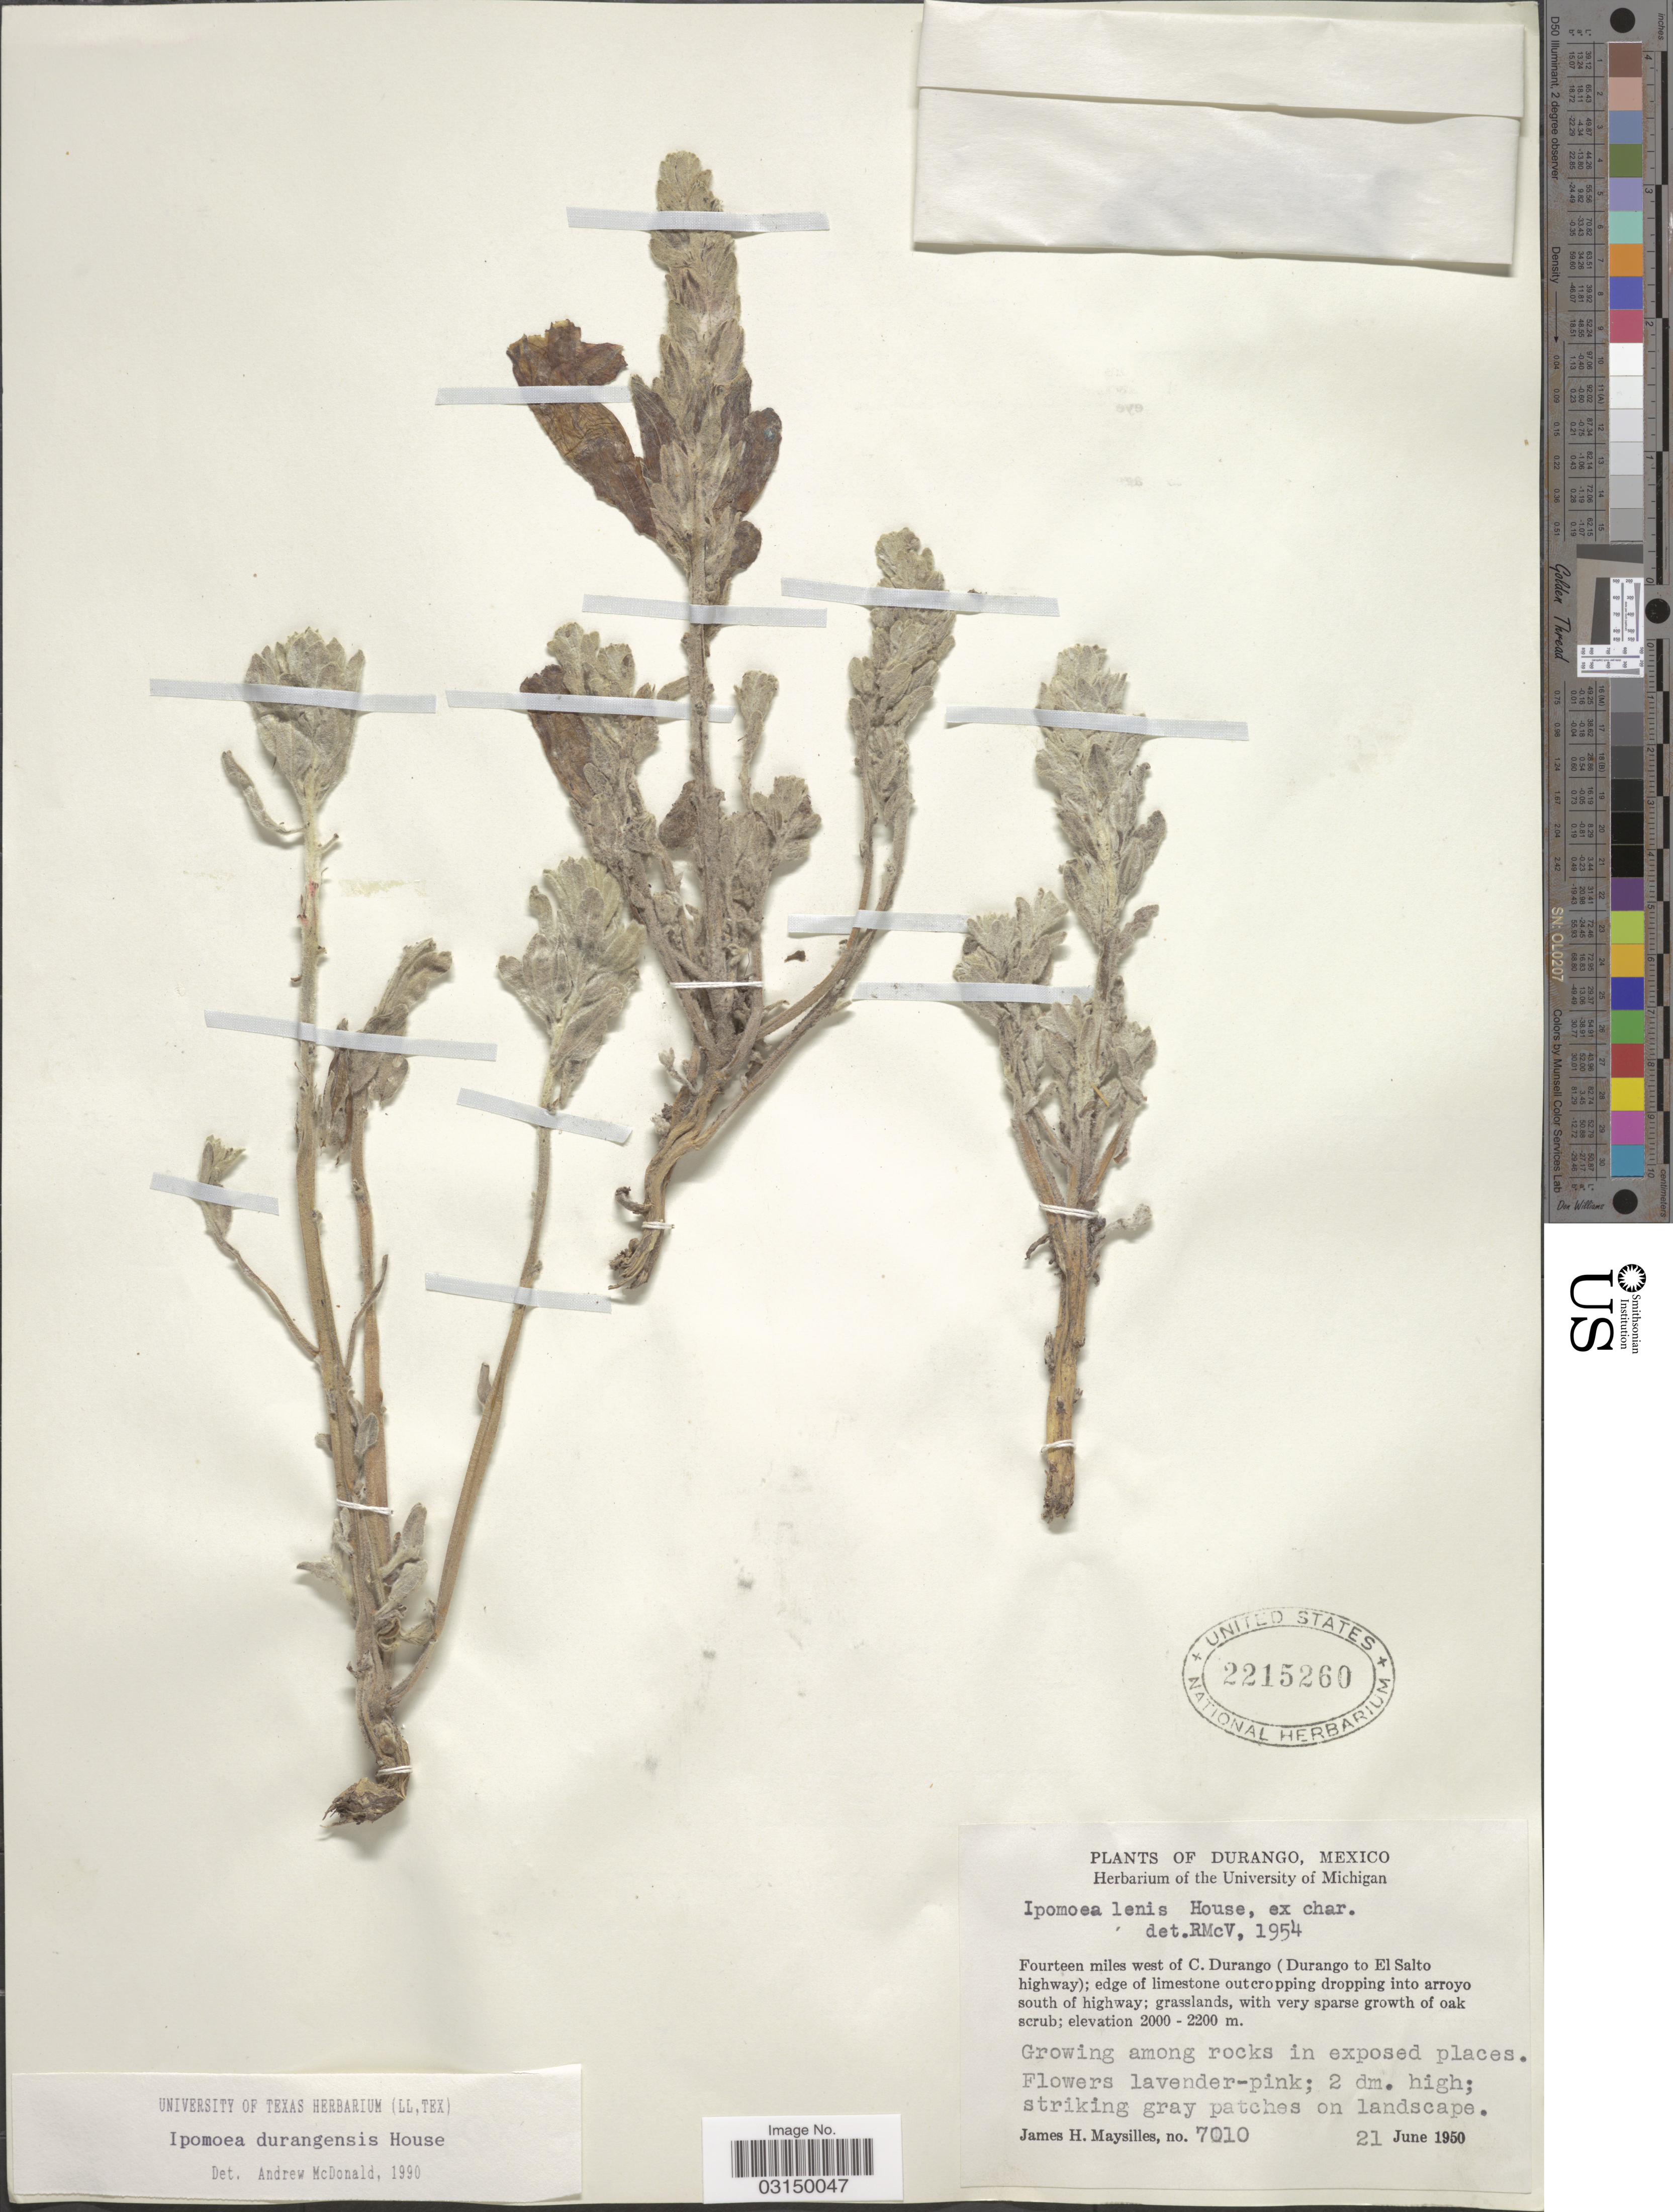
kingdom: Plantae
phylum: Tracheophyta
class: Magnoliopsida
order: Solanales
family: Convolvulaceae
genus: Ipomoea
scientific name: Ipomoea durangensis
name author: House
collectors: J. Maysilles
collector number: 7010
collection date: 1950-06-21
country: Mexico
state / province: Durango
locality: Fourteen miles west of C. Durango (Durango to El Salto highway).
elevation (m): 2000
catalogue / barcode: US 2215260